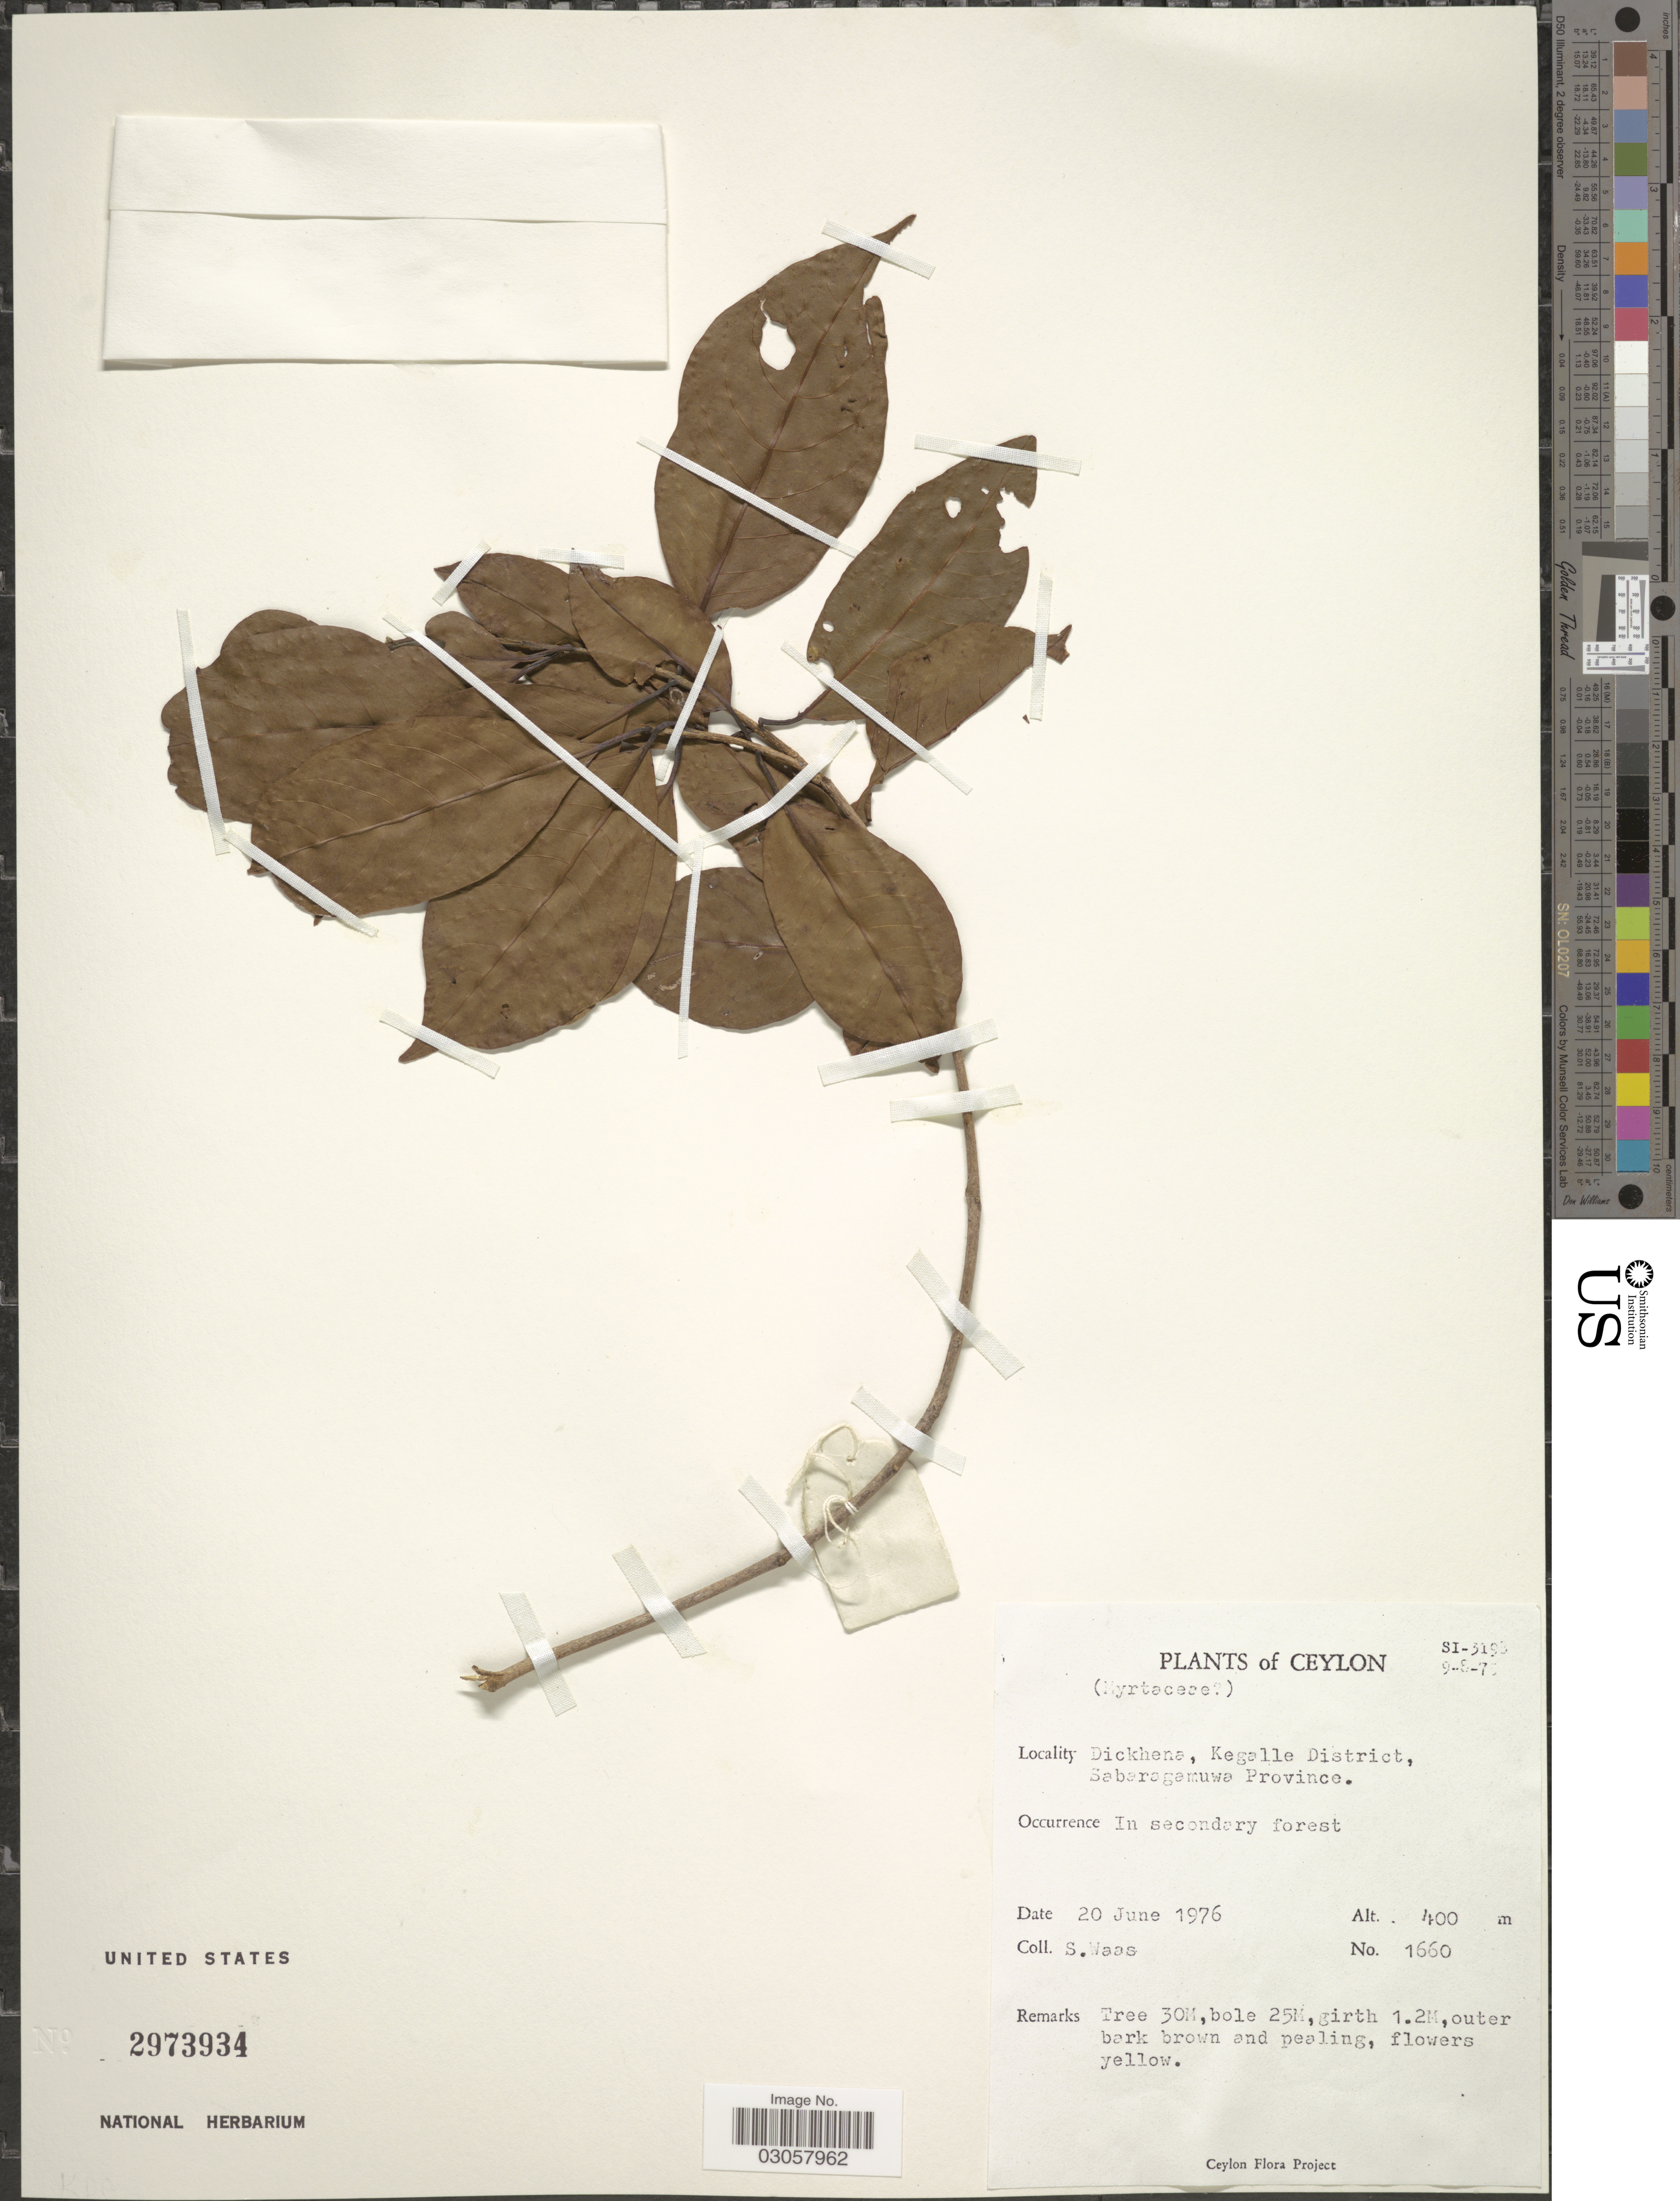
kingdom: Plantae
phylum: Tracheophyta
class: Magnoliopsida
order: Myrtales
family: Combretaceae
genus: Terminalia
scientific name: Terminalia parviflora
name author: Thwaites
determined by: Harriman, N. A.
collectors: S. Waas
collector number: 1660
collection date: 1976-06-20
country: Sri Lanka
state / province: Sabaragamuwa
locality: Ceylon. Dickhena, Kegalle District.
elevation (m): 400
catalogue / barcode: US 2973934